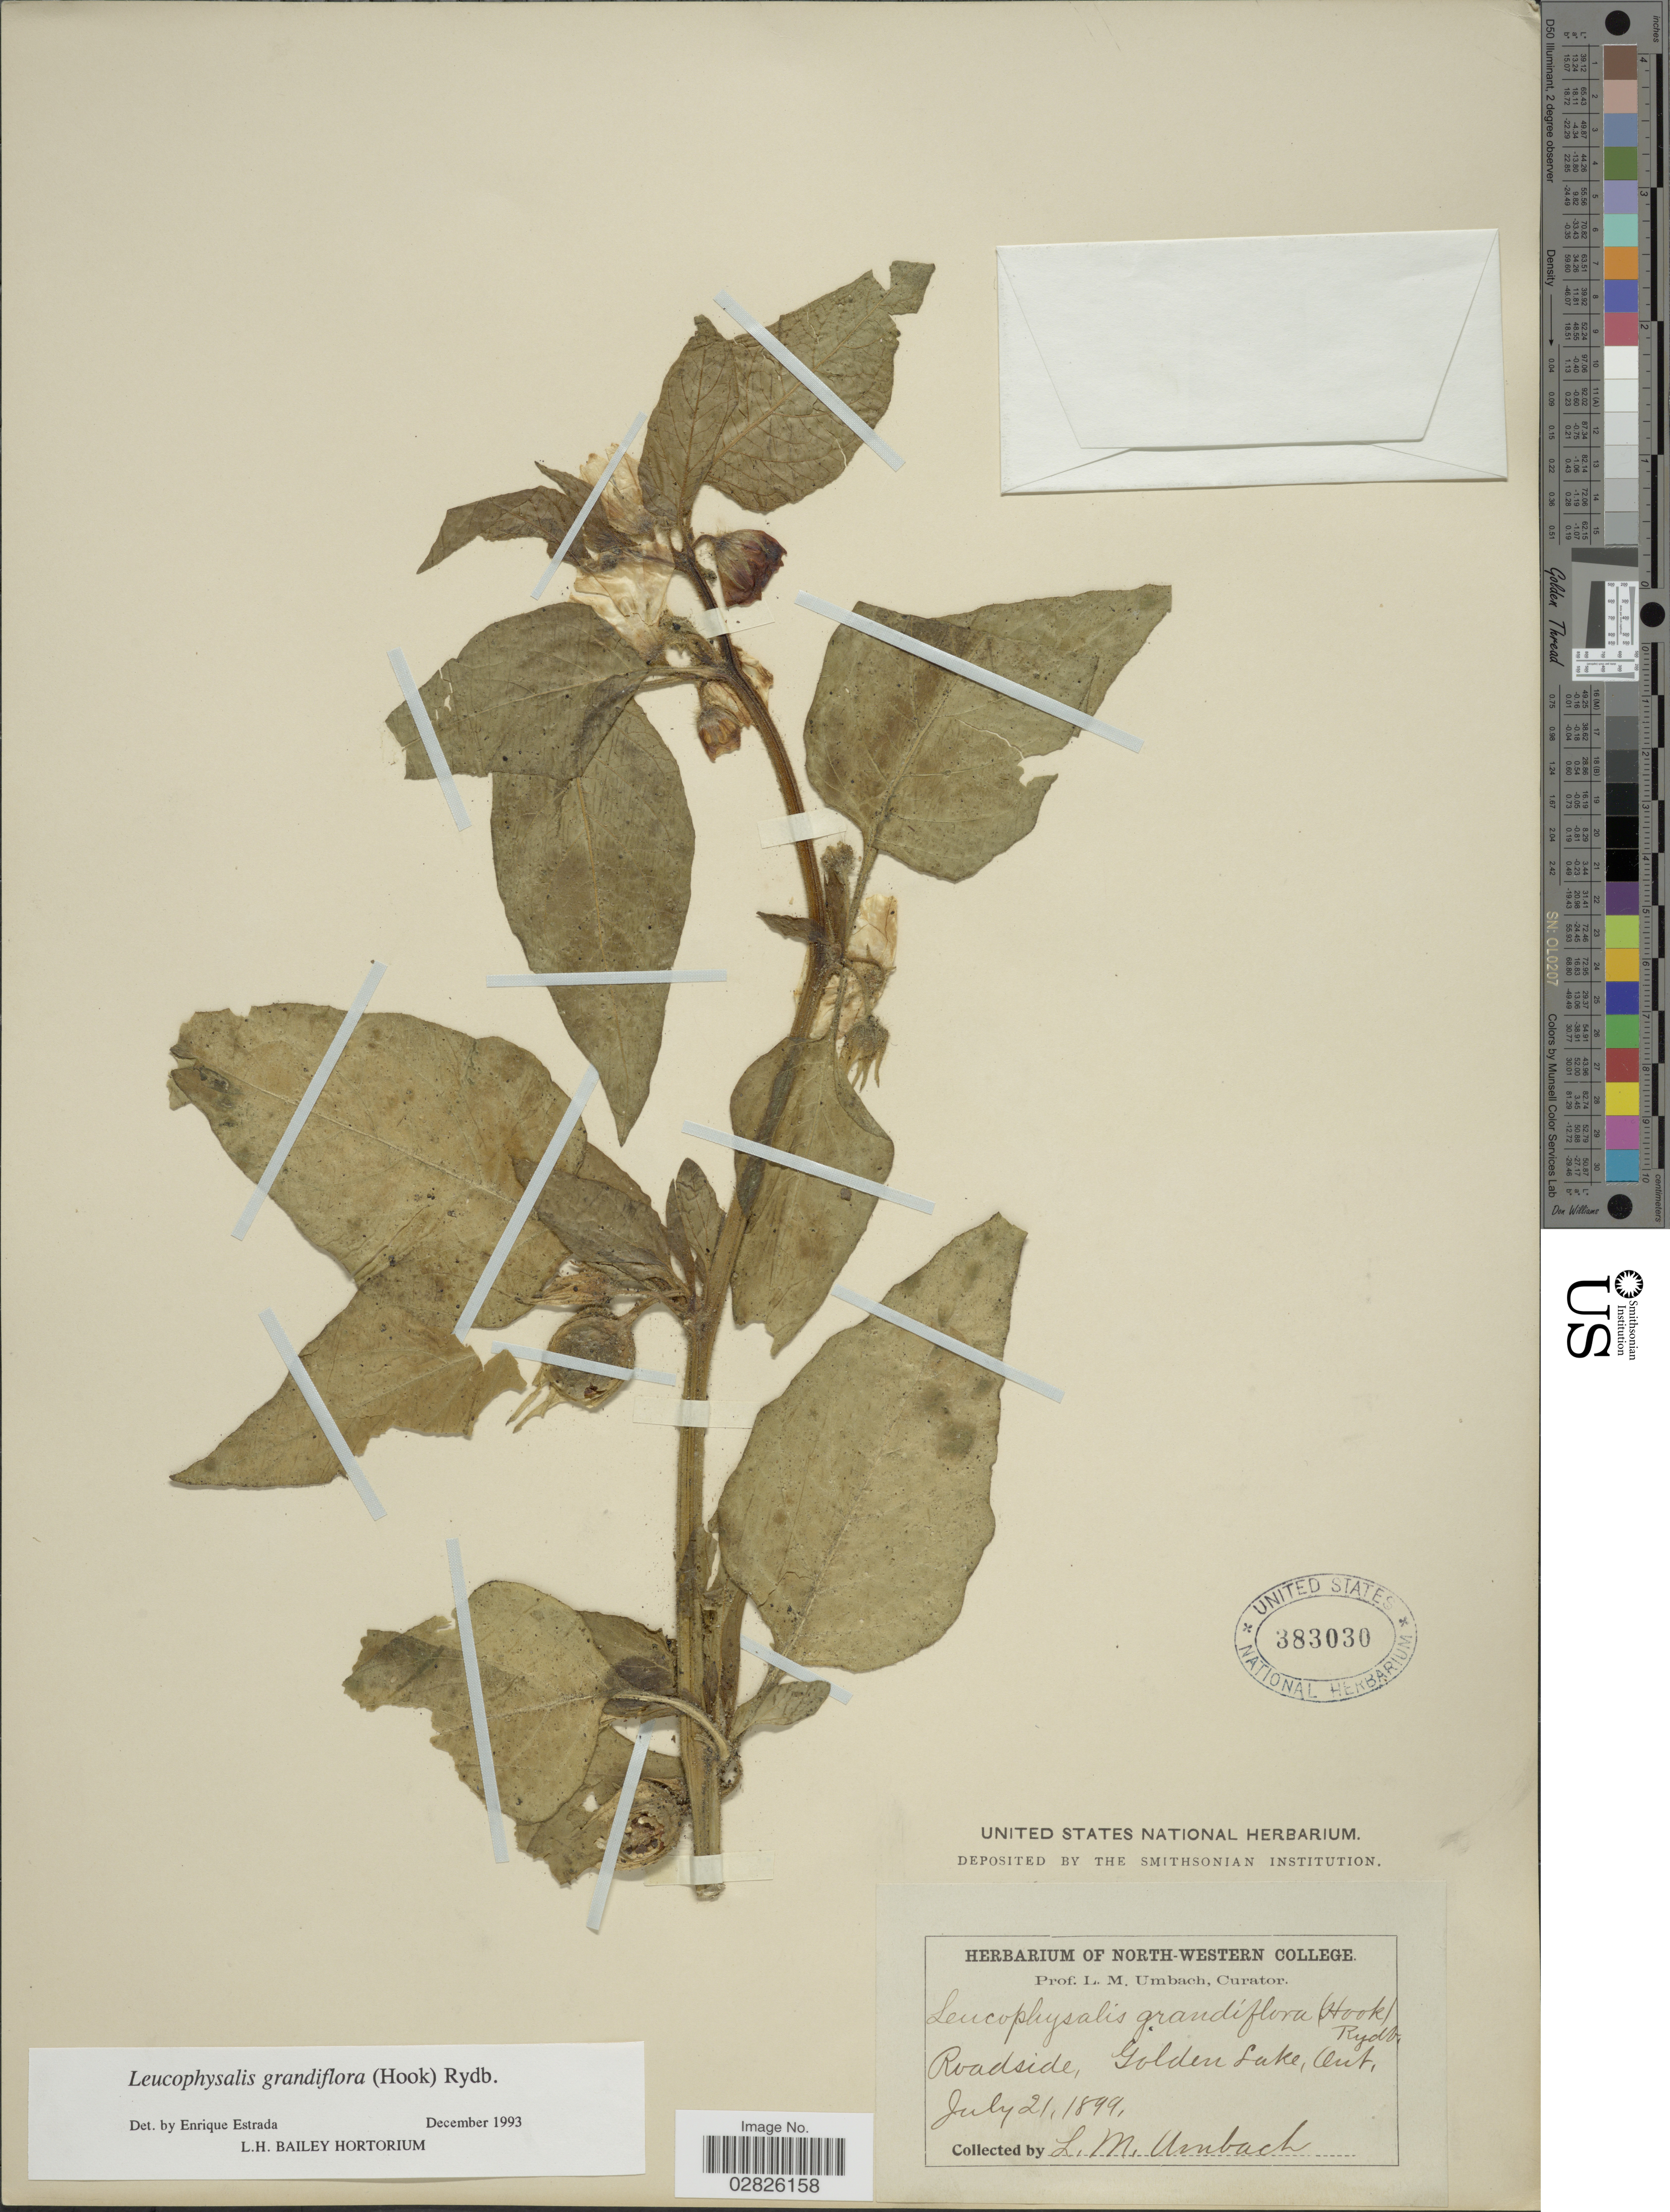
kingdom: Plantae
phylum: Tracheophyta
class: Magnoliopsida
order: Solanales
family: Solanaceae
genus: Leucophysalis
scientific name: Leucophysalis grandiflora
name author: (Hook.) Rydb.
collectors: L. M. Umbach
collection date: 1899-07-21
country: Canada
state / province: Ontario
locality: Roadside, Golden Lake.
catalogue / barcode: US 383030